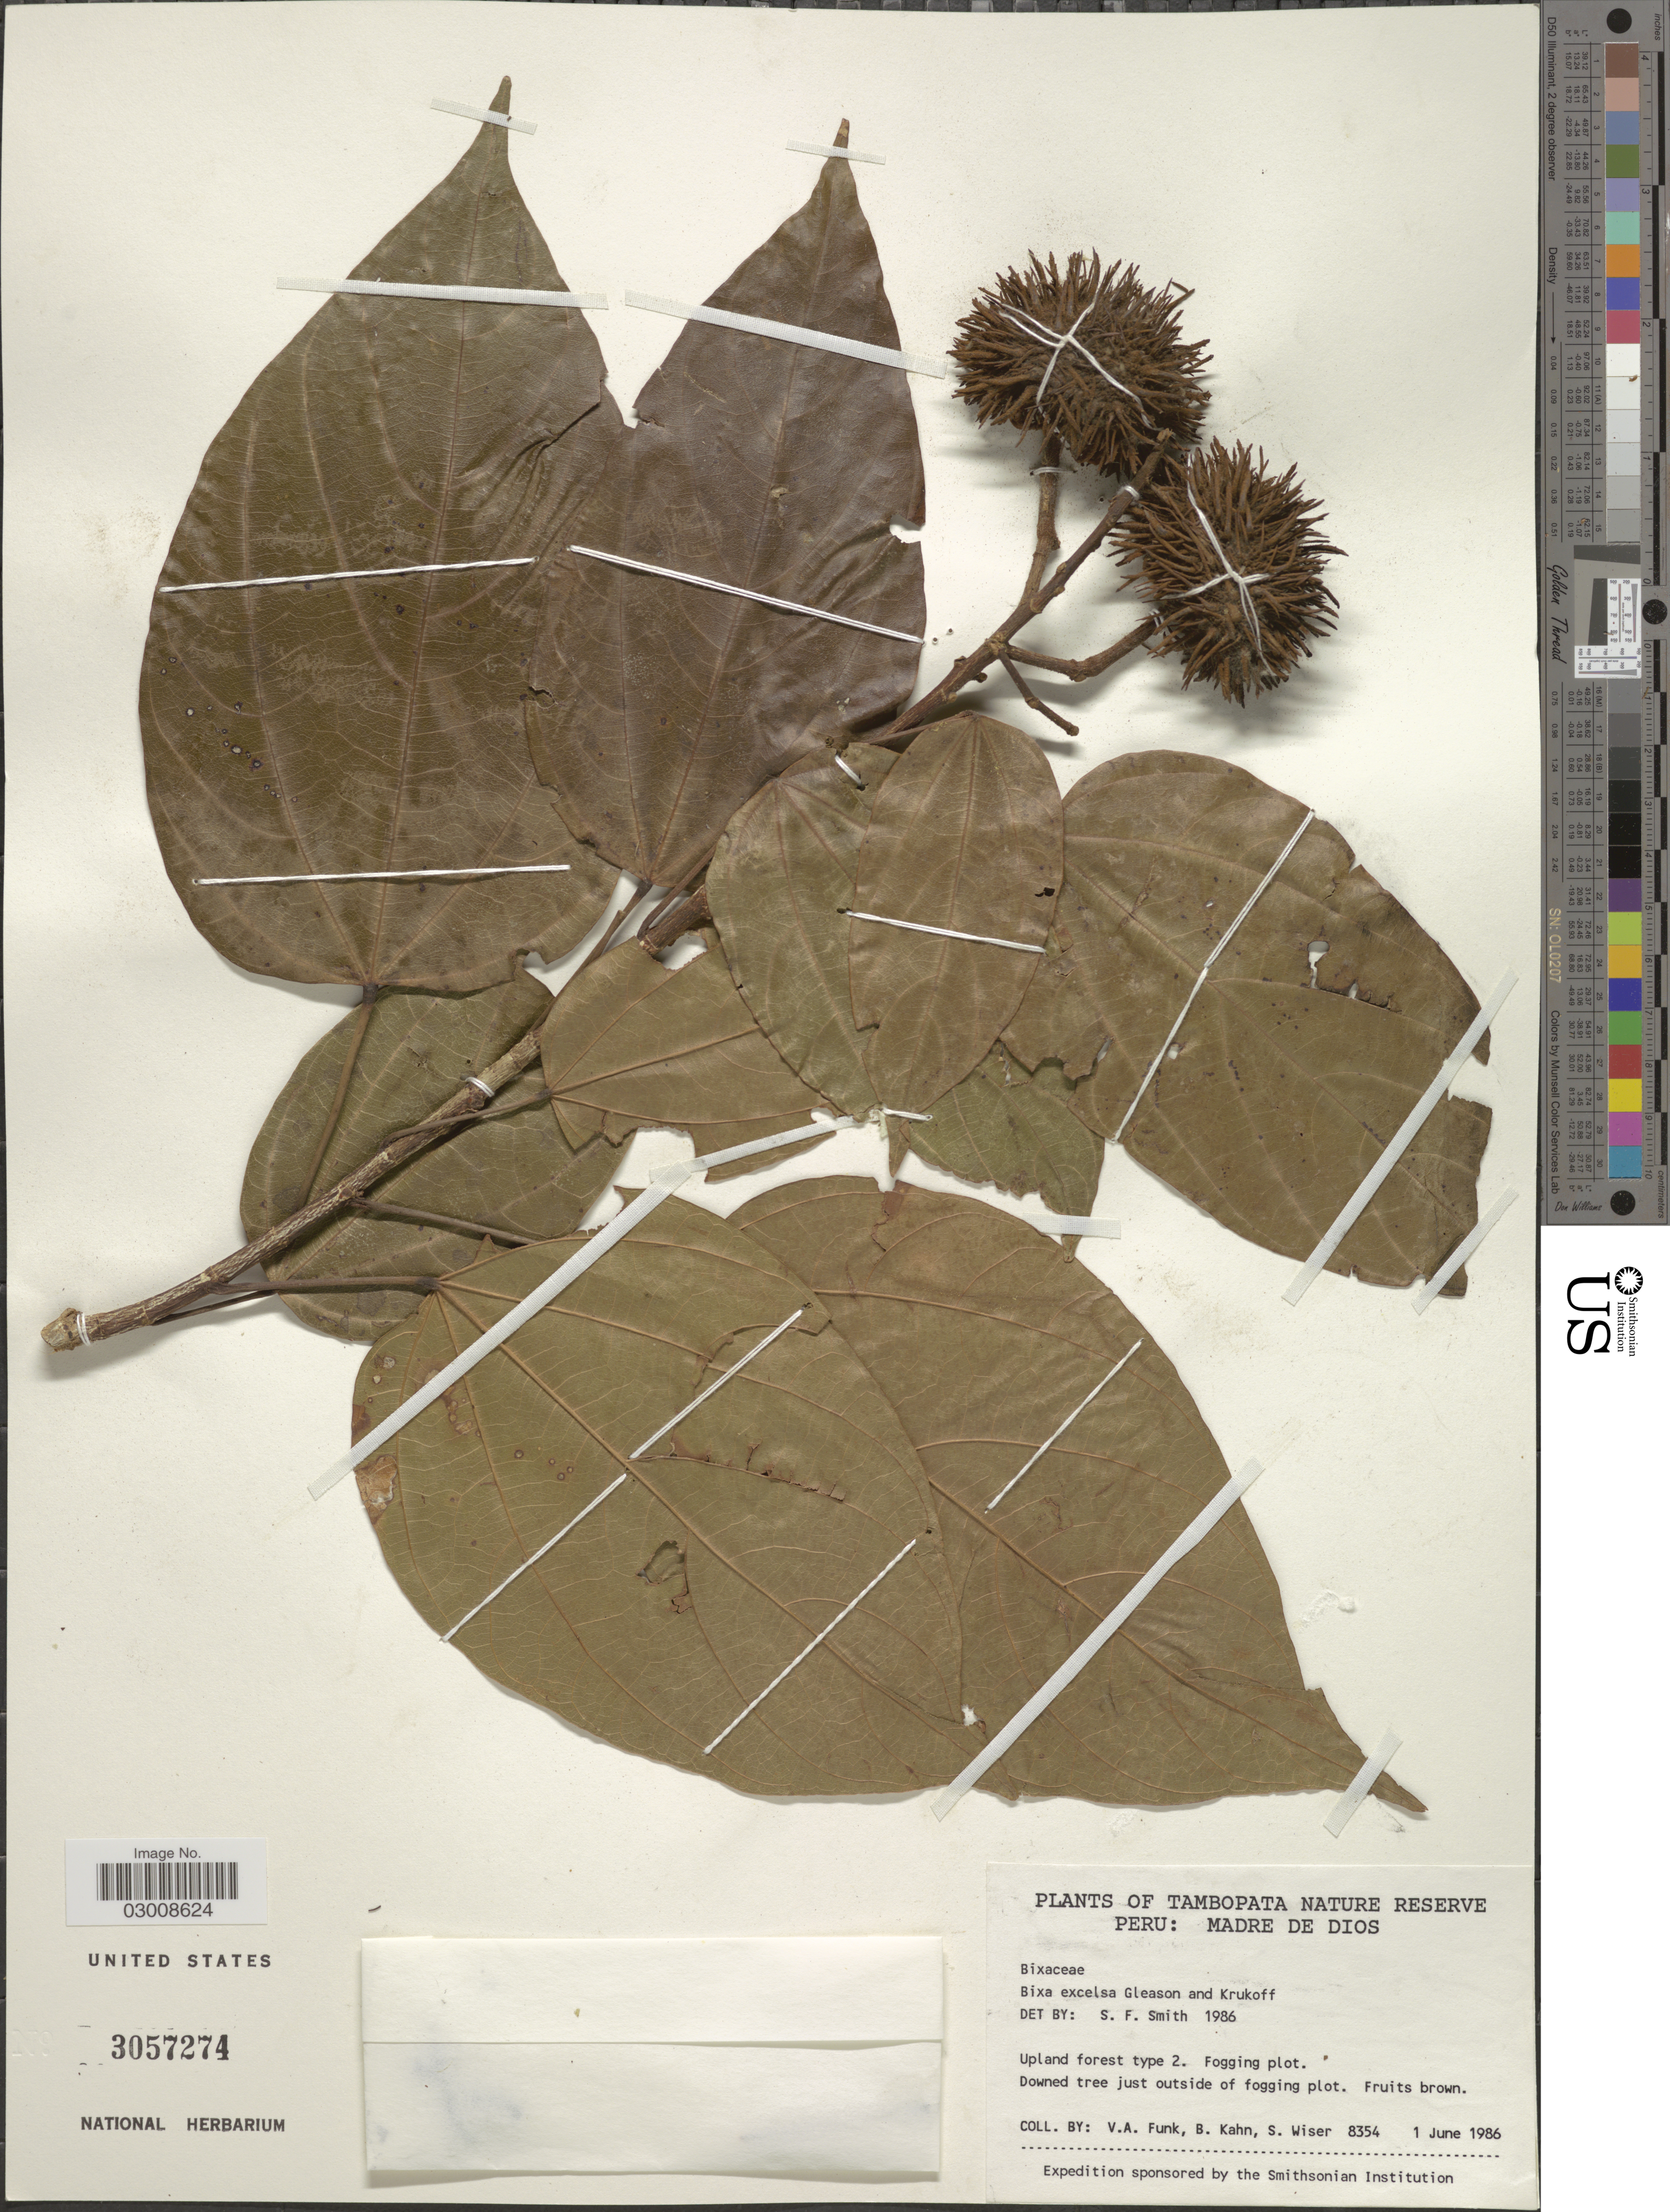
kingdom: Plantae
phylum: Tracheophyta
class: Magnoliopsida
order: Malvales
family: Bixaceae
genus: Bixa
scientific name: Bixa excelsa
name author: Gleason & Krukoff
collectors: V. Funk, B. Kahn & S. Wiser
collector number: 8354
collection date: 1986-06-01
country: Peru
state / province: Madre de Dios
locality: Tambopata Nature Reserve, Fogging plot.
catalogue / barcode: US 3057274